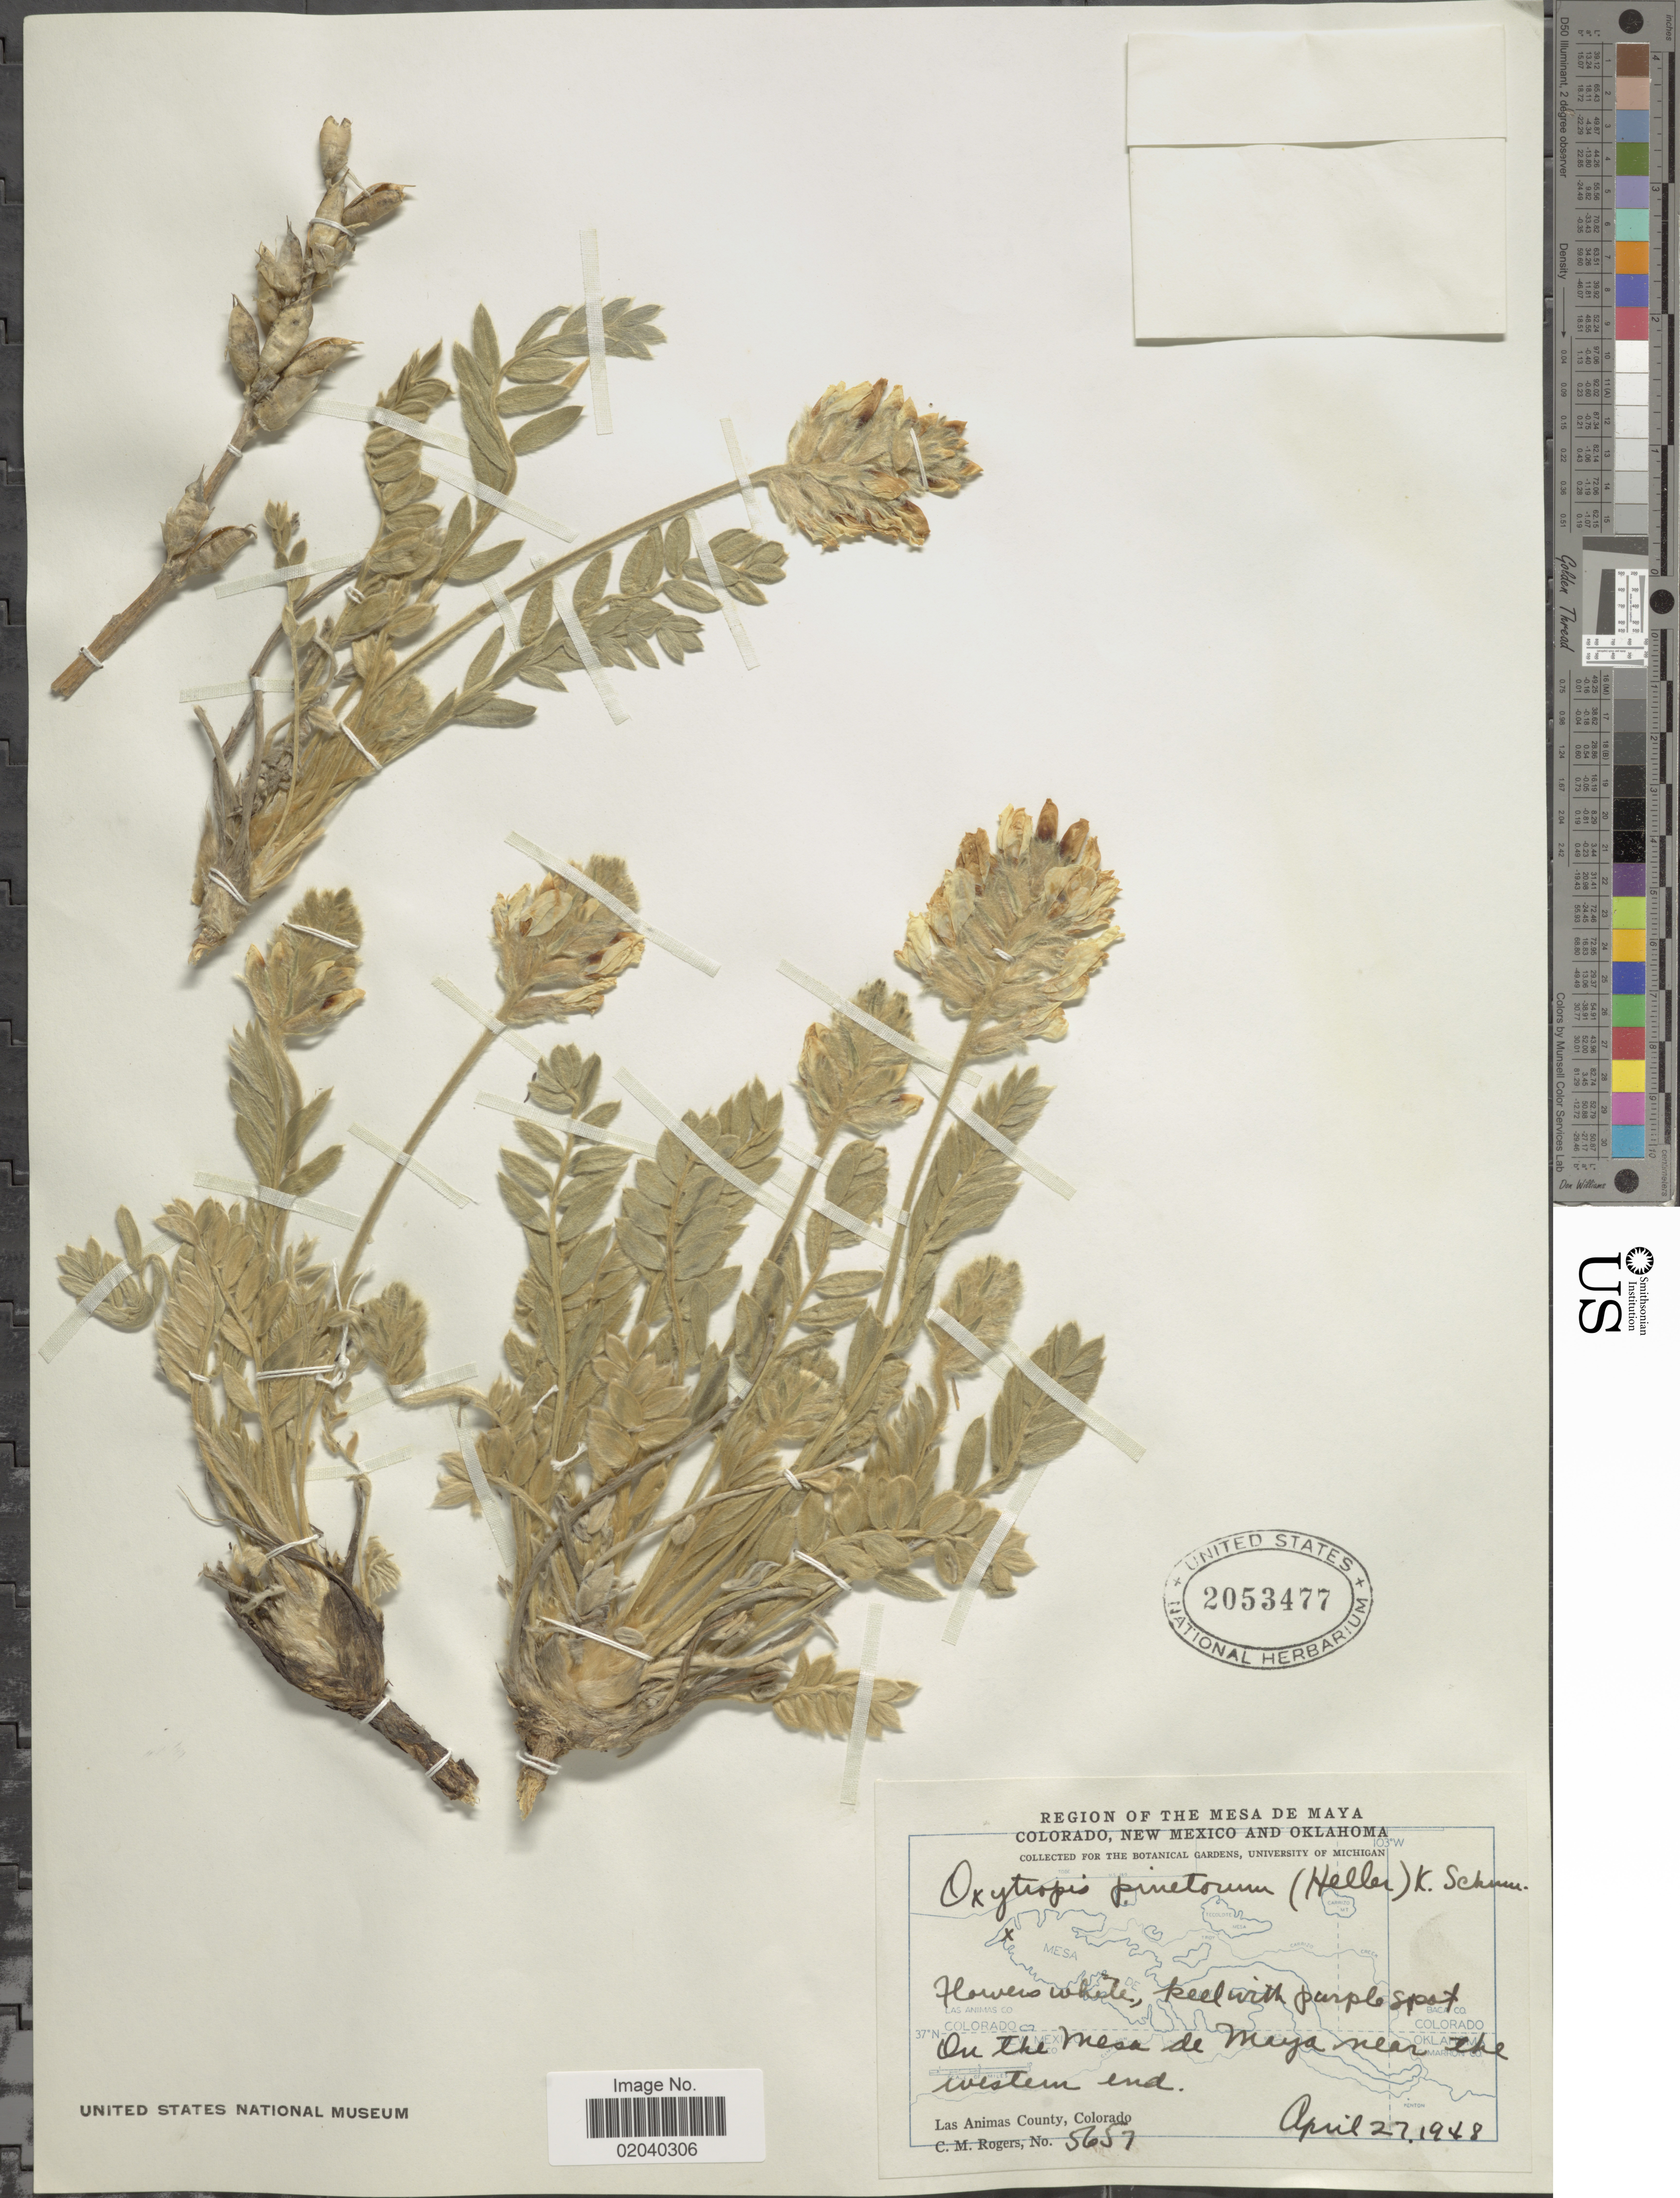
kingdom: Plantae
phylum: Tracheophyta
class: Magnoliopsida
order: Fabales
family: Fabaceae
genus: Oxytropis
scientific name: Oxytropis sericea var. sericea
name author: Nutt.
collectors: C. M. Rogers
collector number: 5657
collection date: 1948-04-27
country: United States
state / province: Colorado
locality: On the Mesa de Maya near the western end. Las Animas County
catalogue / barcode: US 2053477